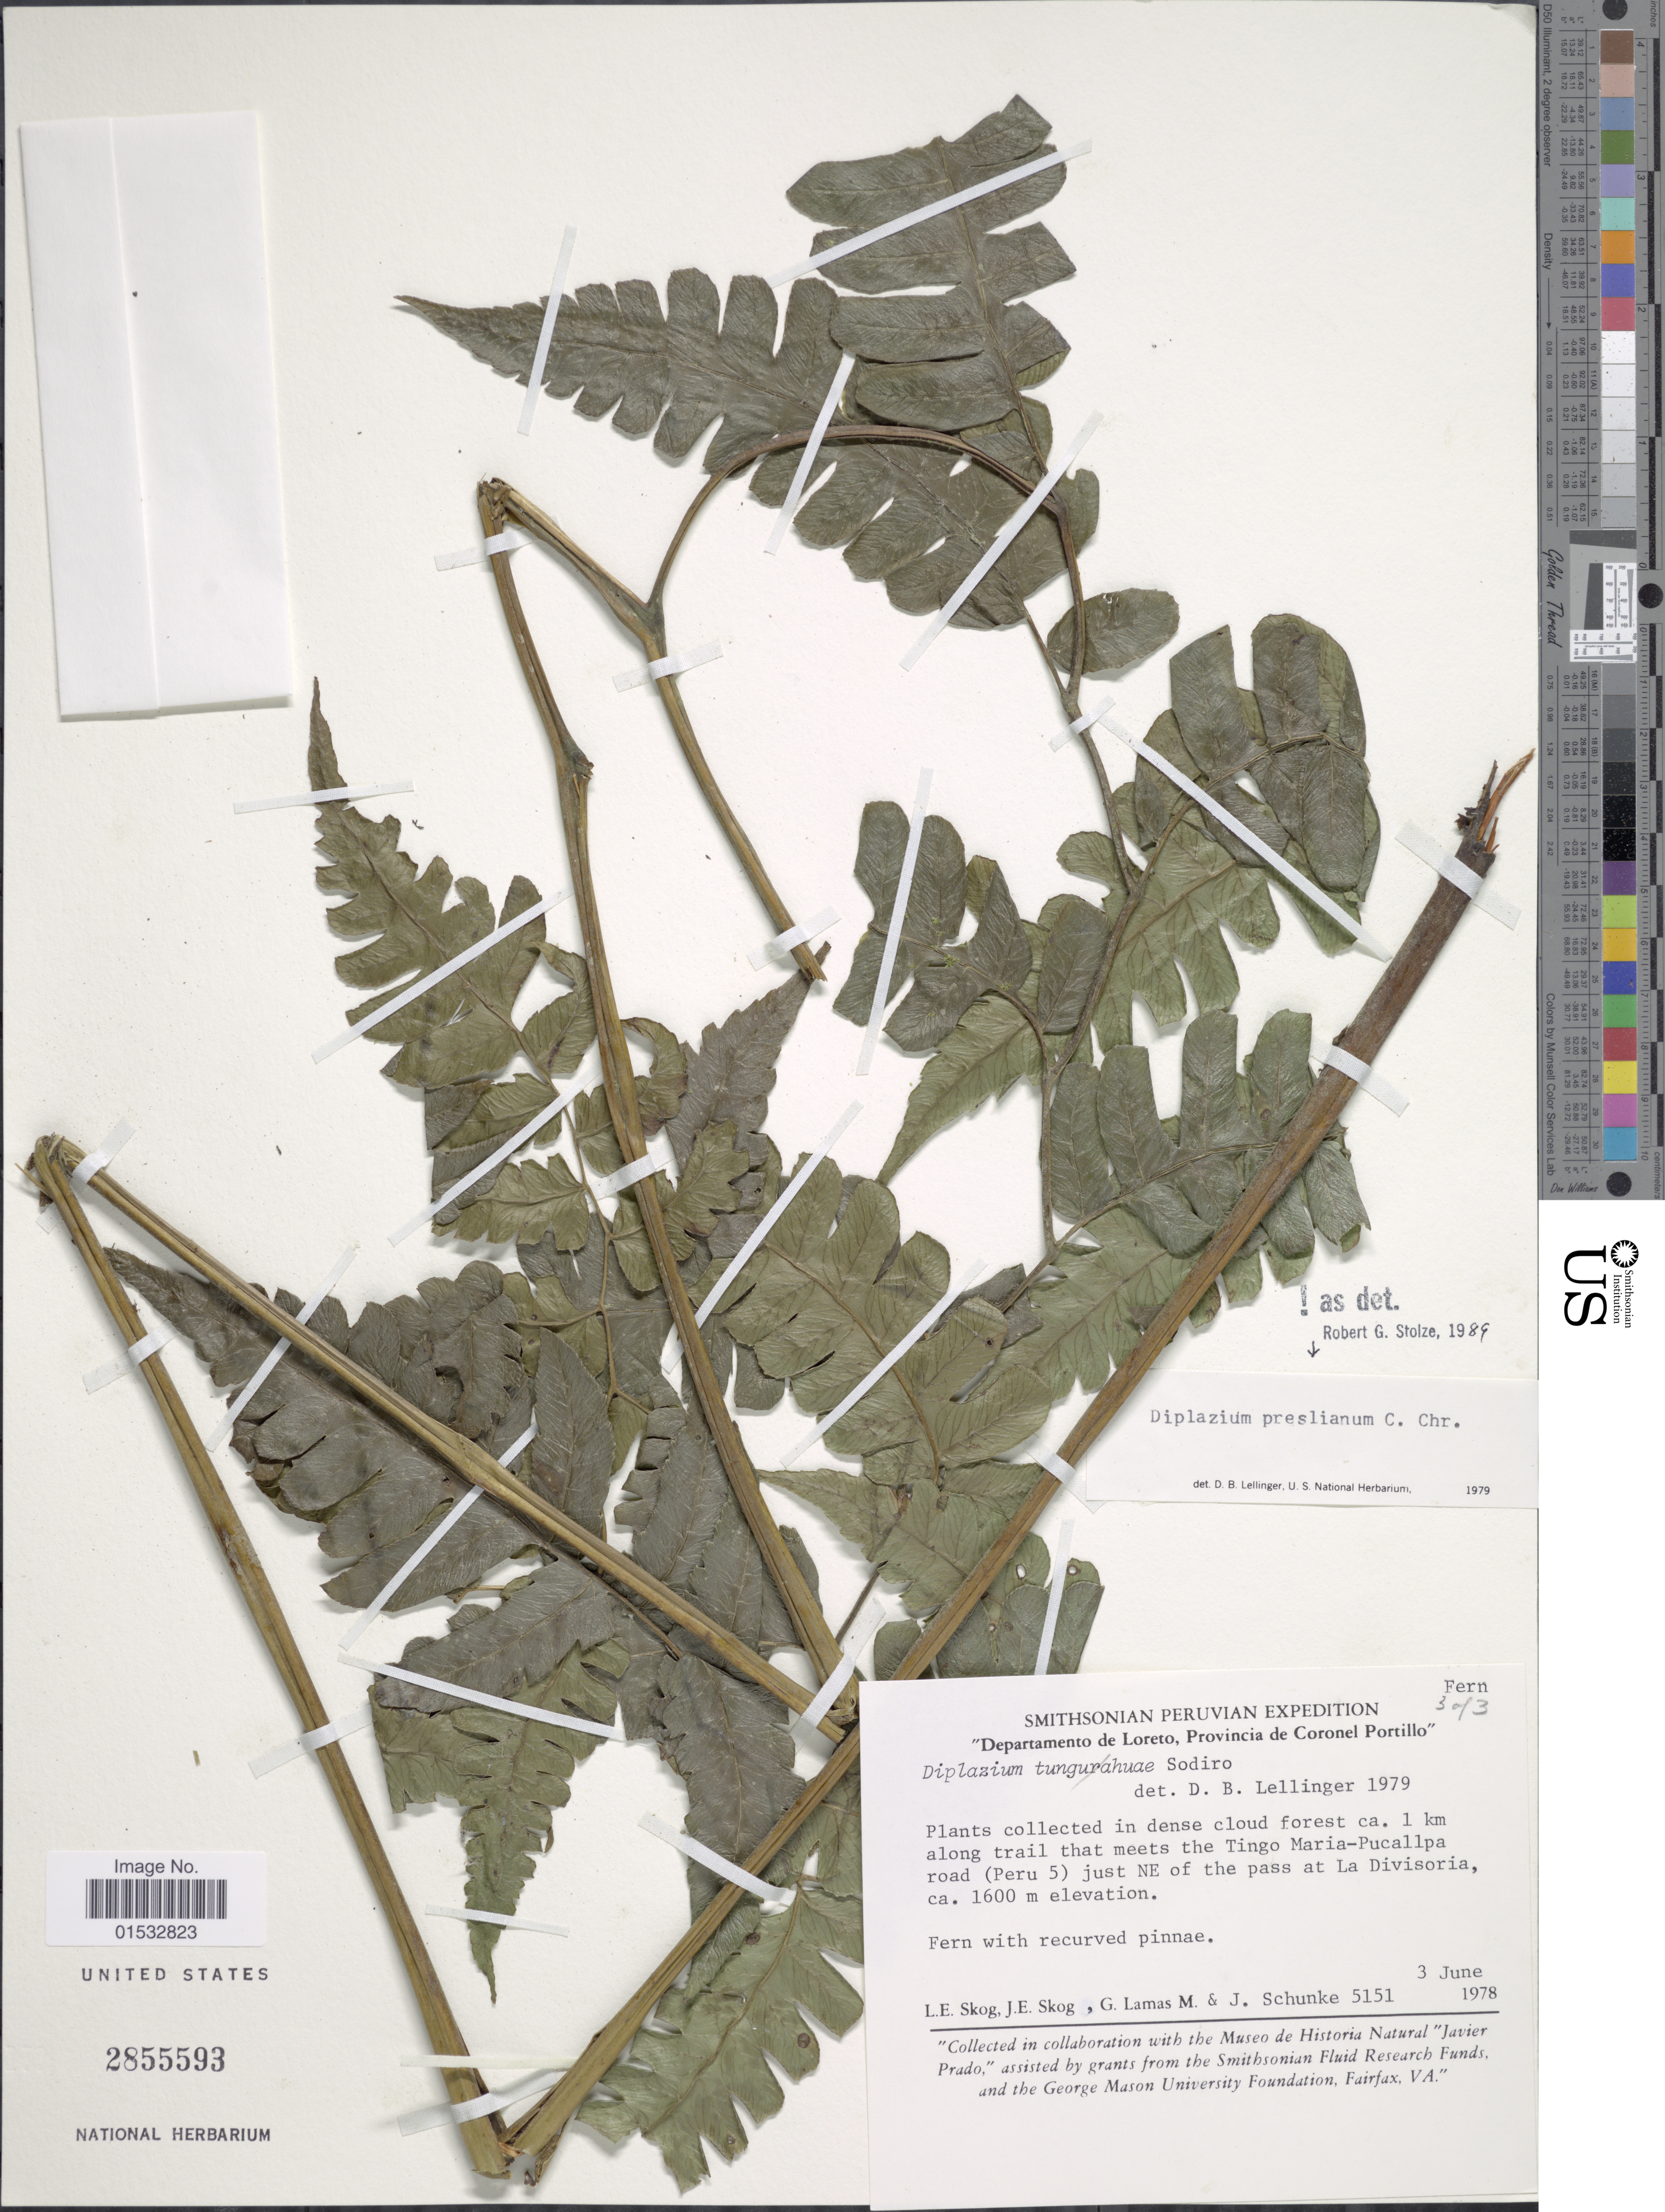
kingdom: Plantae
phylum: Tracheophyta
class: Polypodiopsida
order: Polypodiales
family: Athyriaceae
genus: Diplazium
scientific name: Diplazium flexuosum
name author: (C. Presl) C. Presl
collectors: L. E. Skog, J. E. Skog, G. Lamas M. & J. M. Schunke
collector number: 5151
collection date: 1978-06-03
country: Peru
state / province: Loreto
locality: Provincia Coronel Portillo, ca. 1 km along trail that meets the Tingo Maria- Pucallpa road (Peru 5) just NE of the pass at La Divisoria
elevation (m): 1600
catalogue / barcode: US 2855593